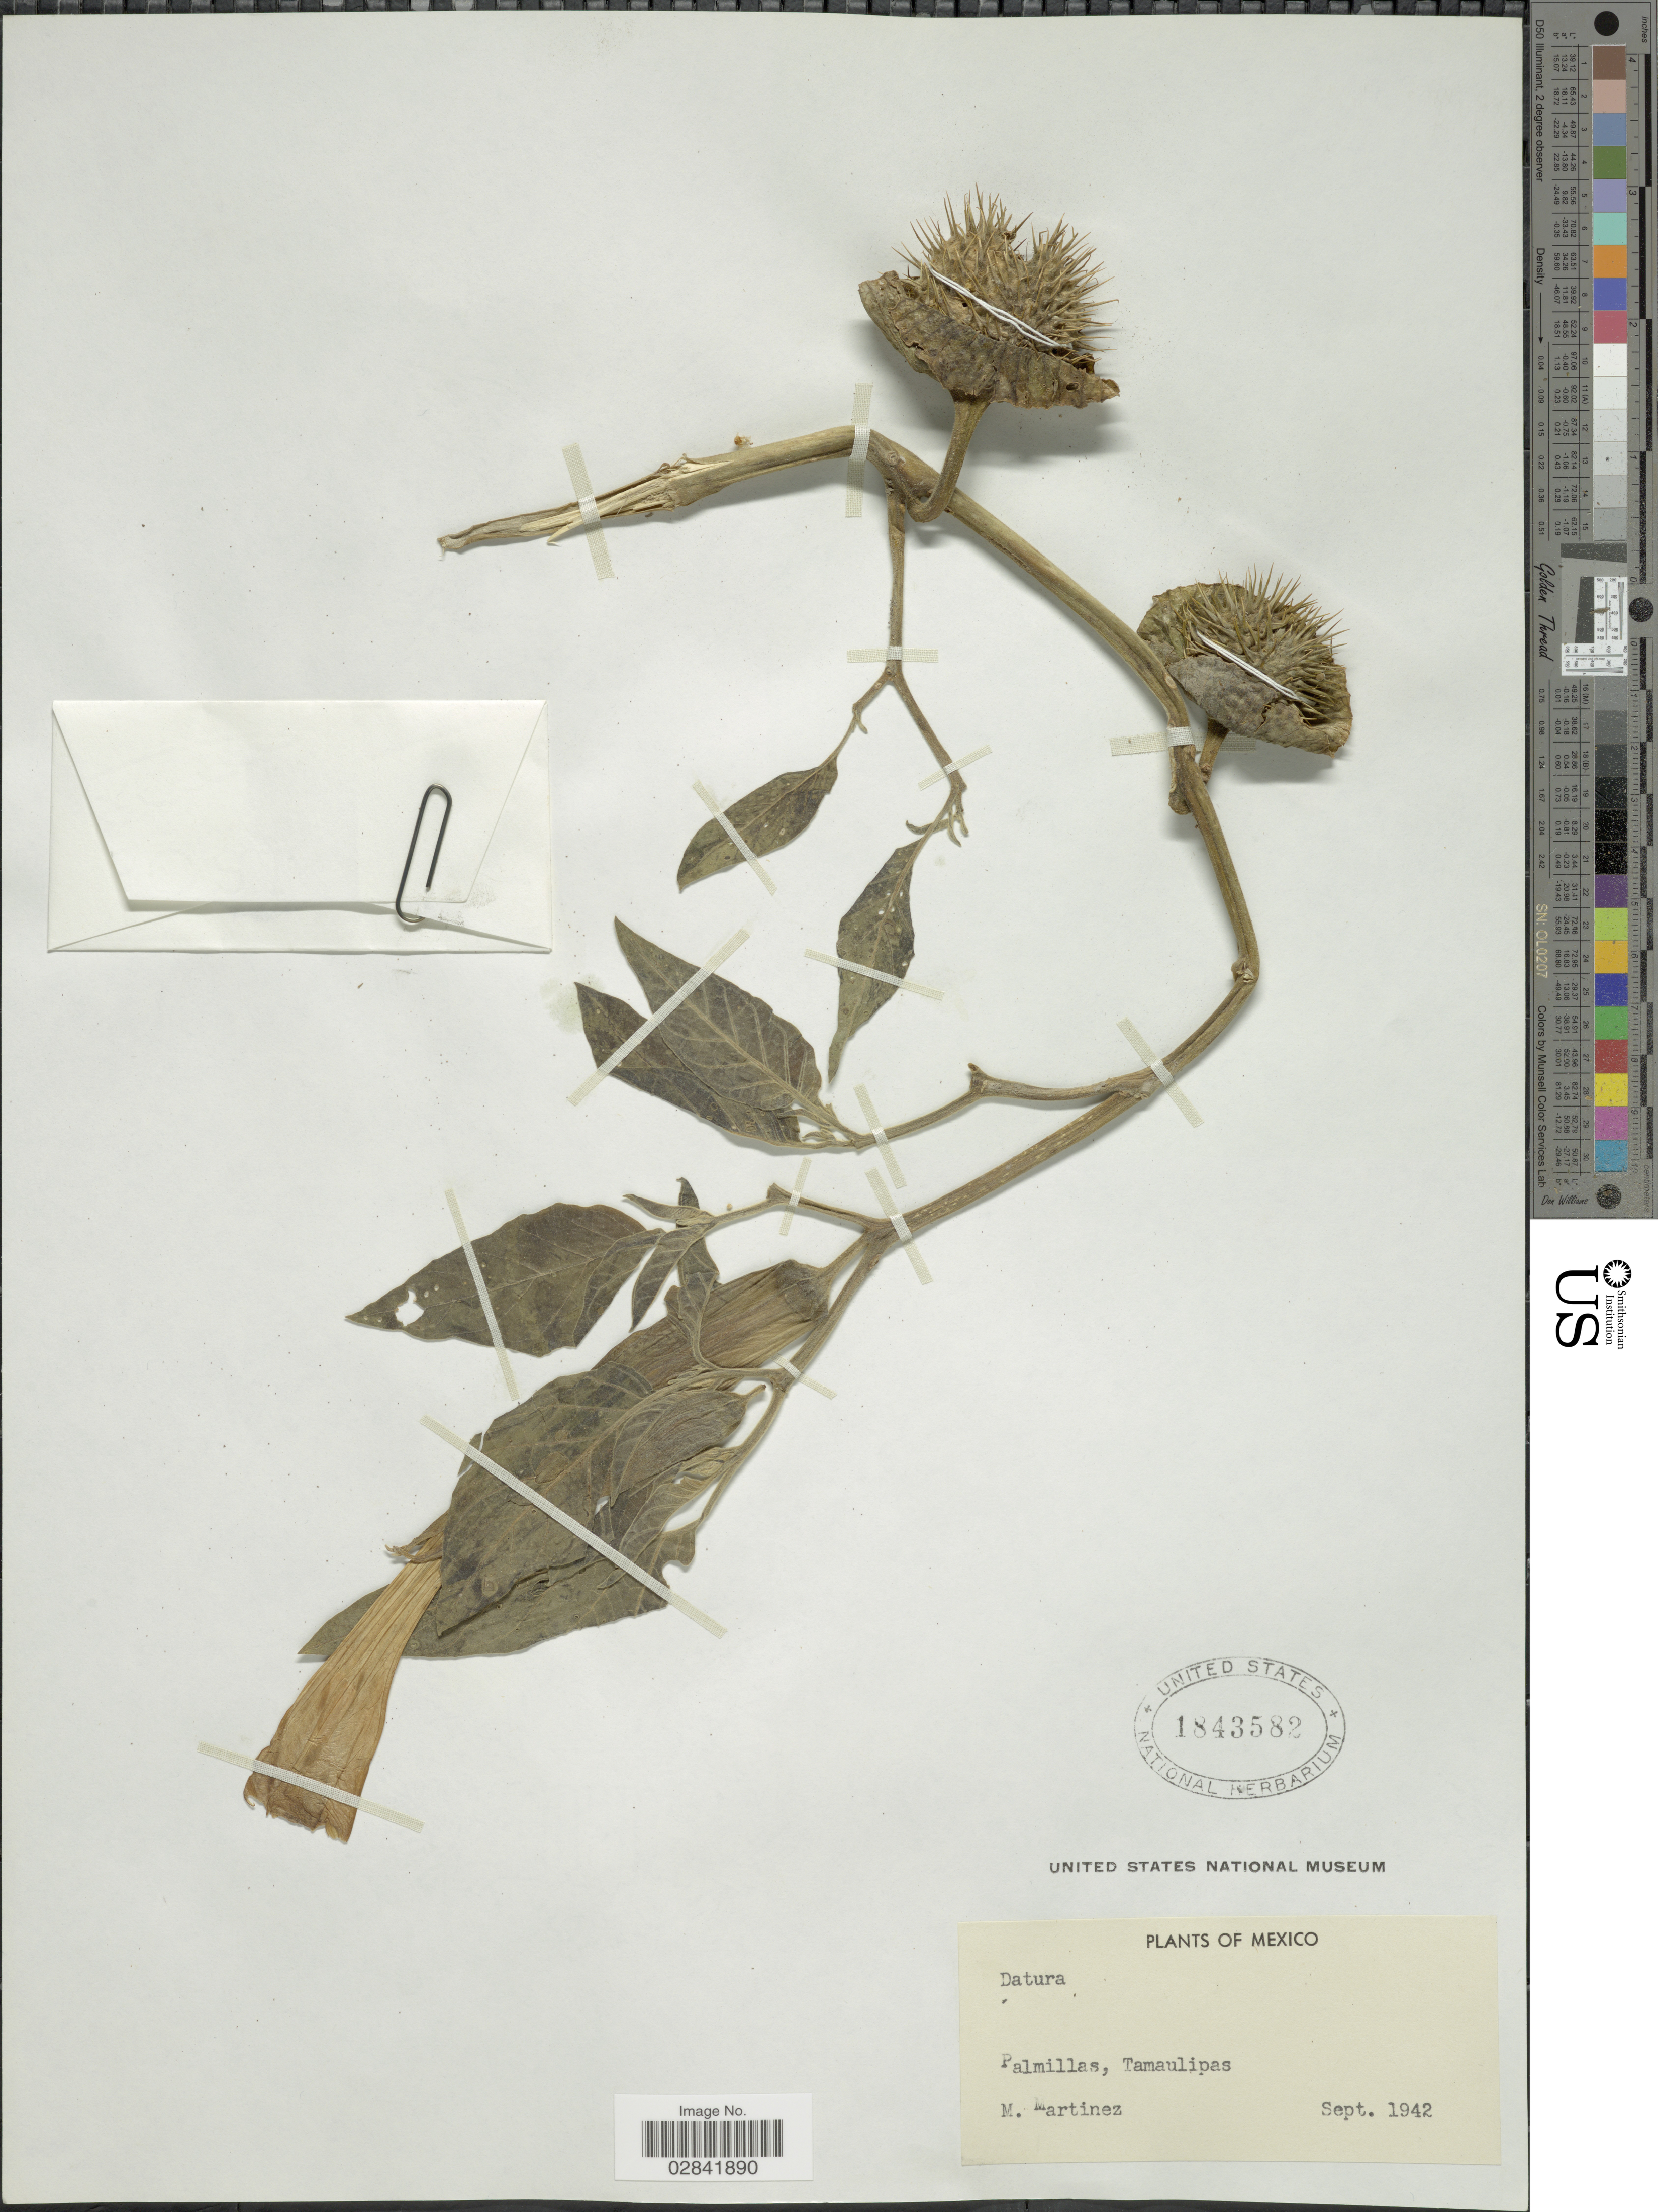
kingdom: Plantae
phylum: Tracheophyta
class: Magnoliopsida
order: Solanales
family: Solanaceae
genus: Datura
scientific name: Datura sp.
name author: L.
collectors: M. Martinez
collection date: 1942-09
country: Mexico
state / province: Tamaulipas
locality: Palmillas.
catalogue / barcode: US 1843582